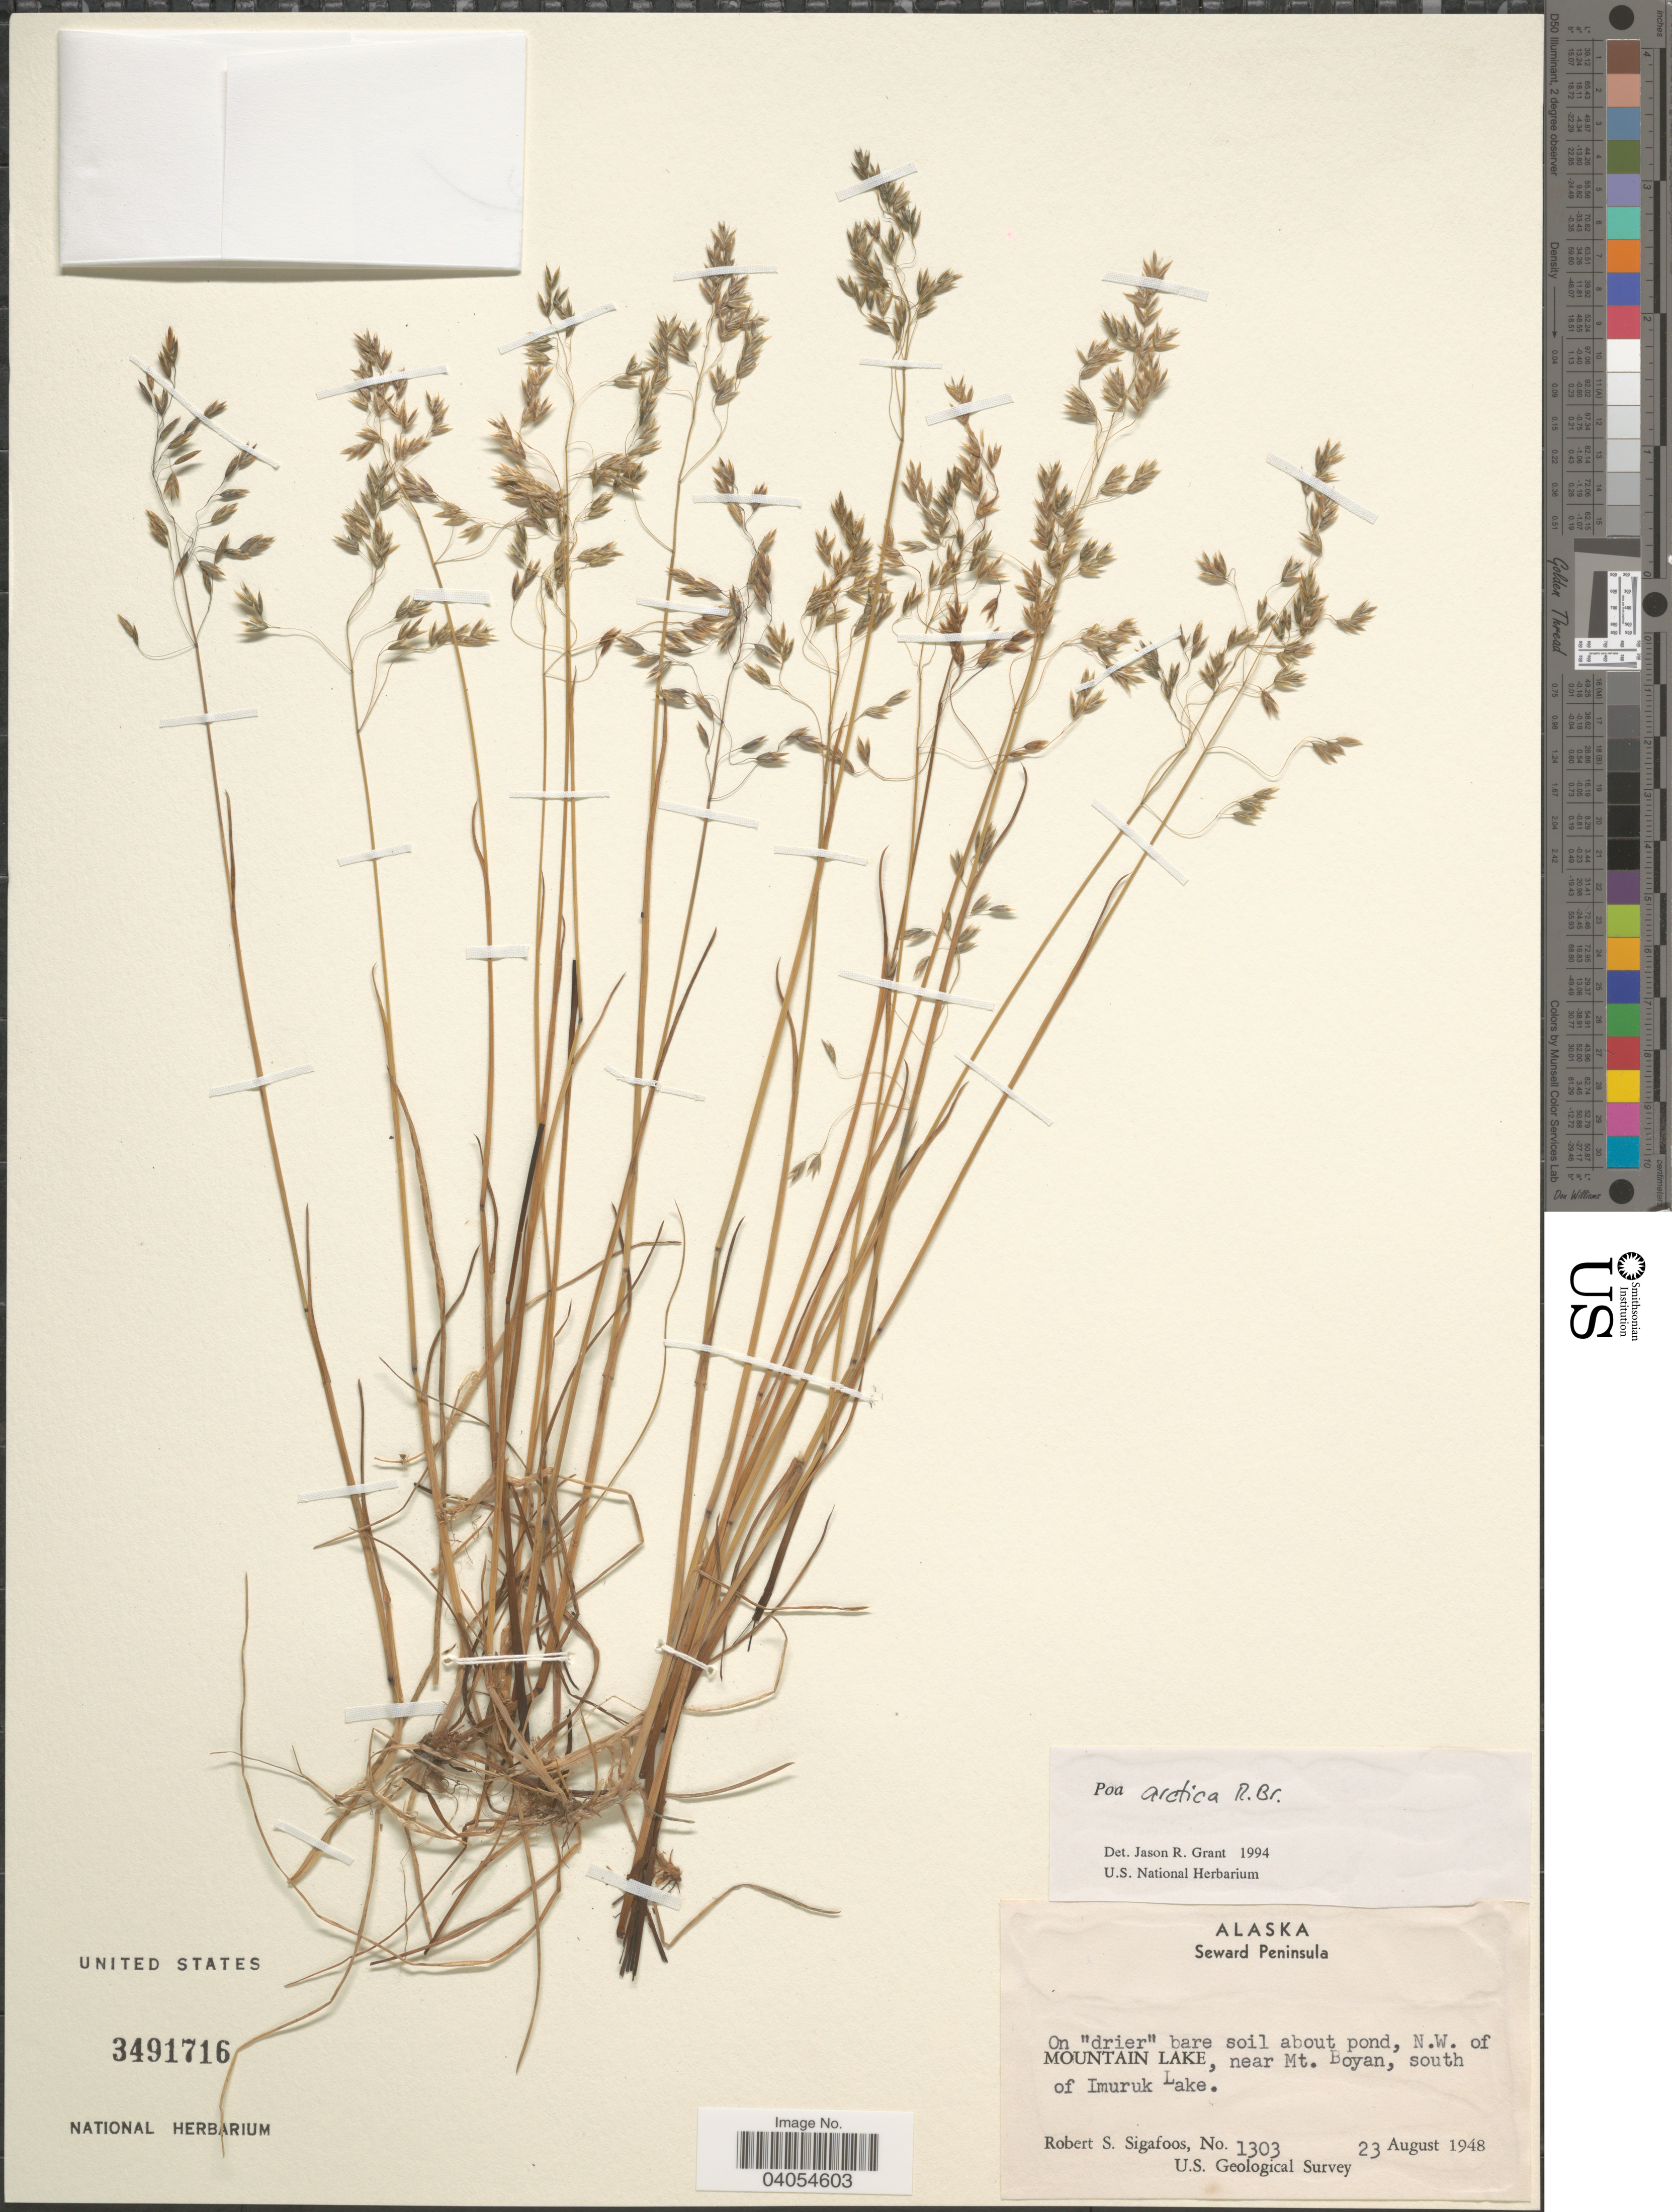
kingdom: Plantae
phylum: Tracheophyta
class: Liliopsida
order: Poales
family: Poaceae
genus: Poa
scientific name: Poa arctica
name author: R. Br.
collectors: R. Sigafoos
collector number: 1303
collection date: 1948-08-23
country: United States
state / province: Alaska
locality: Seward Peninsula. On "drier" bare soil about pond, N.W. of Mountain Lake, near Mt. Boyan, south of Imuruk Lake.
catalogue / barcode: US 3491716